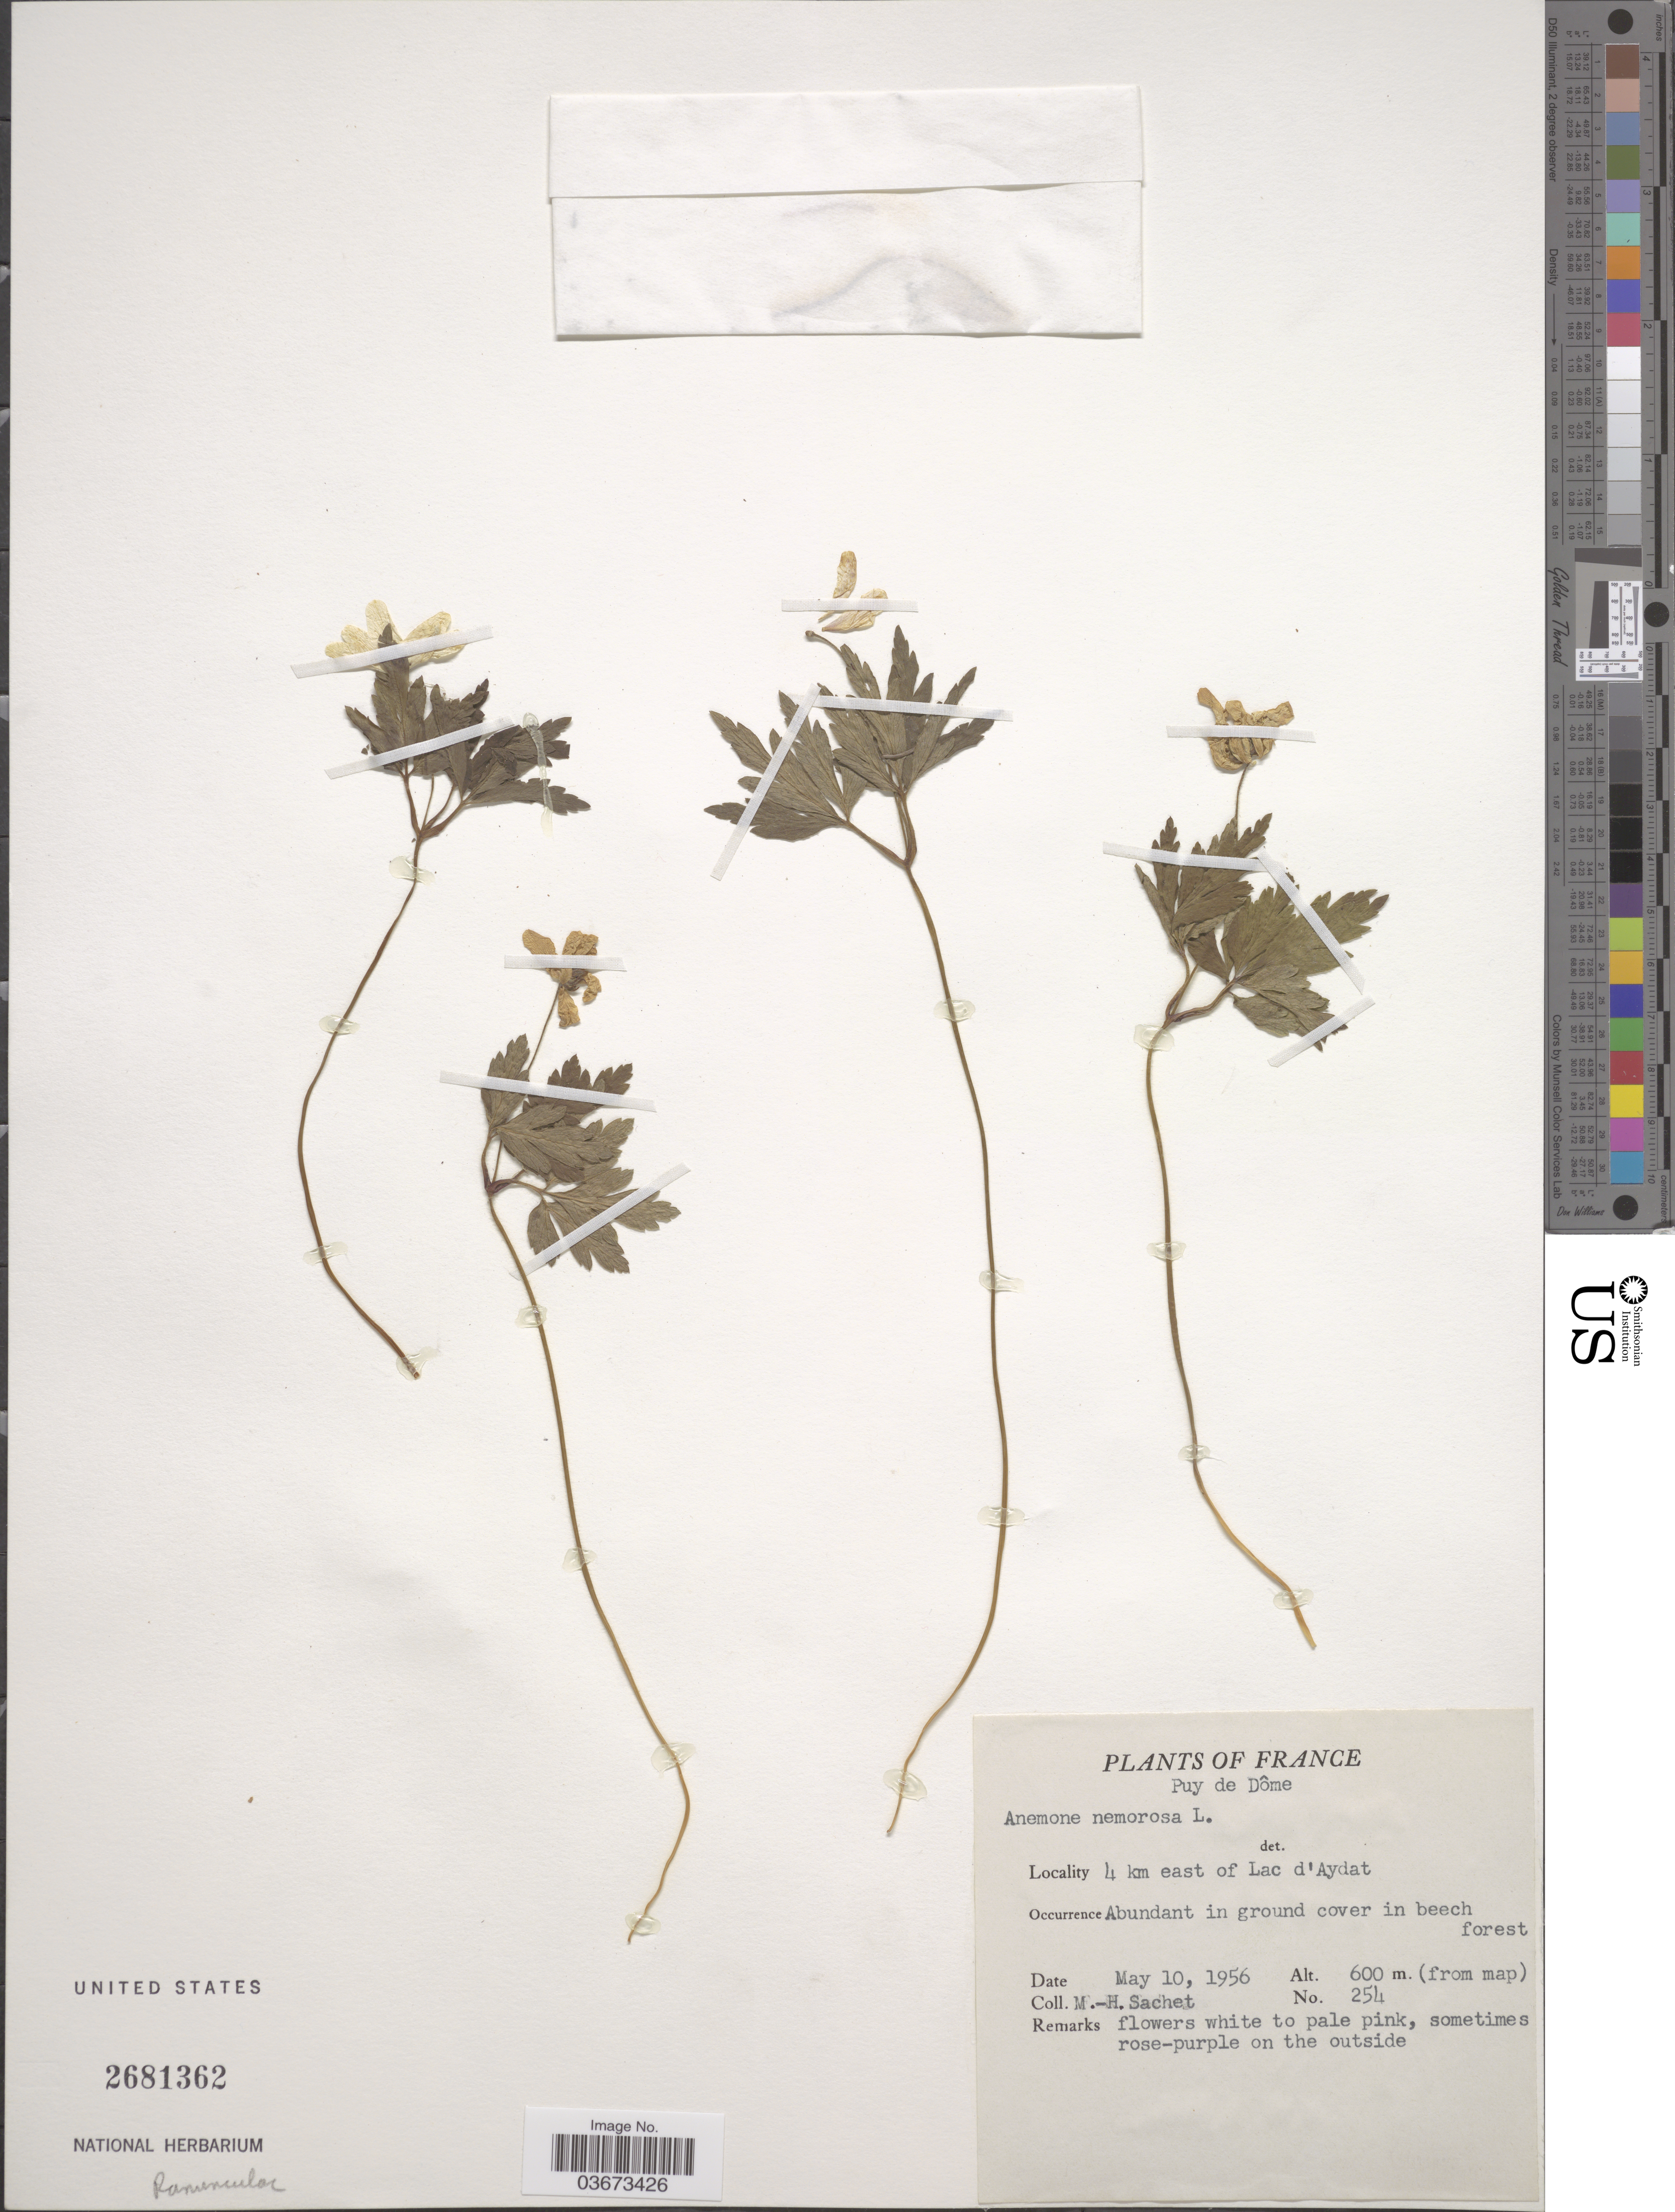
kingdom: Plantae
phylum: Tracheophyta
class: Magnoliopsida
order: Ranunculales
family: Ranunculaceae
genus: Anemone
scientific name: Anemone nemorosa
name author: L.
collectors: M.-H. Sachet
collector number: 254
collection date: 1956-05-10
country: France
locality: Puy de Dôme. 4 km east of Lac d'Aydat.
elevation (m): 600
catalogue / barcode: US 2681362